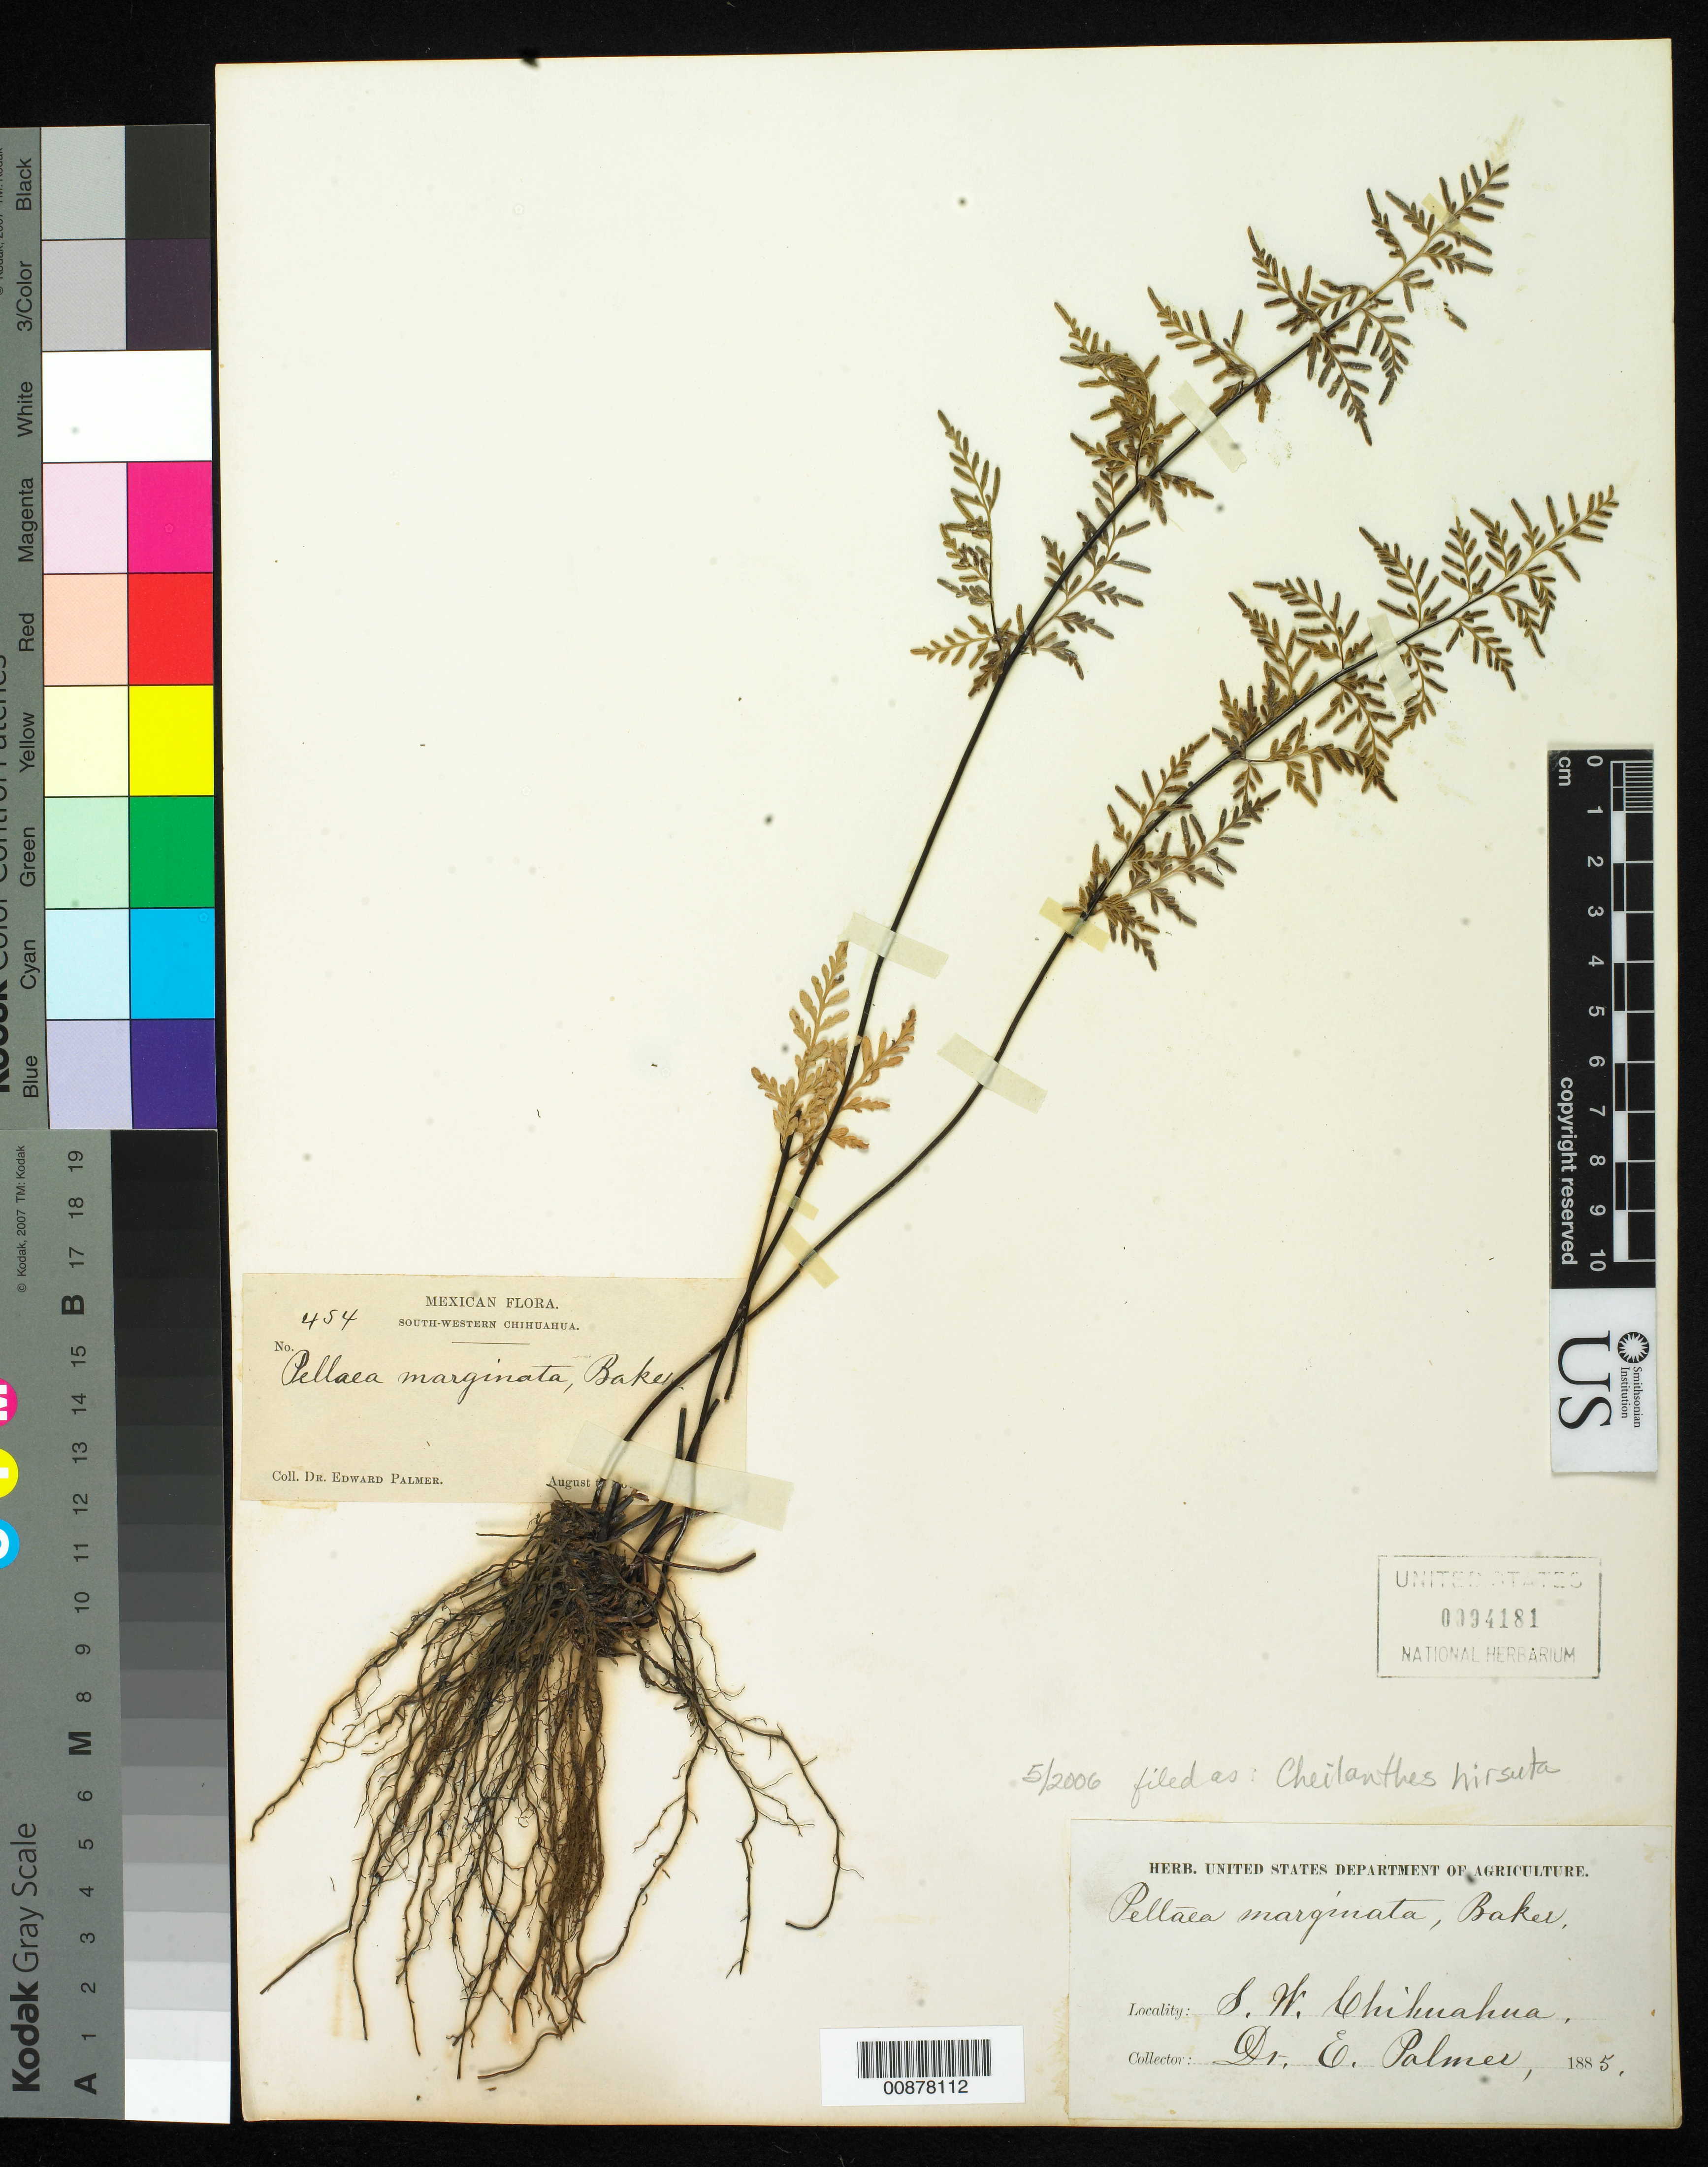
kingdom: Plantae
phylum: Tracheophyta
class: Polypodiopsida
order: Polypodiales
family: Pteridaceae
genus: Gaga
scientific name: Gaga hirsuta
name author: (Link) Fay W. Li & Windham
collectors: E. Palmer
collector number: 454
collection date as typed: Aug 1885 to -- Nov 1885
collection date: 1885-08/1885-11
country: Mexico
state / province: Chihuahua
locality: South-Western Chihuahua.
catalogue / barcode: US 94181